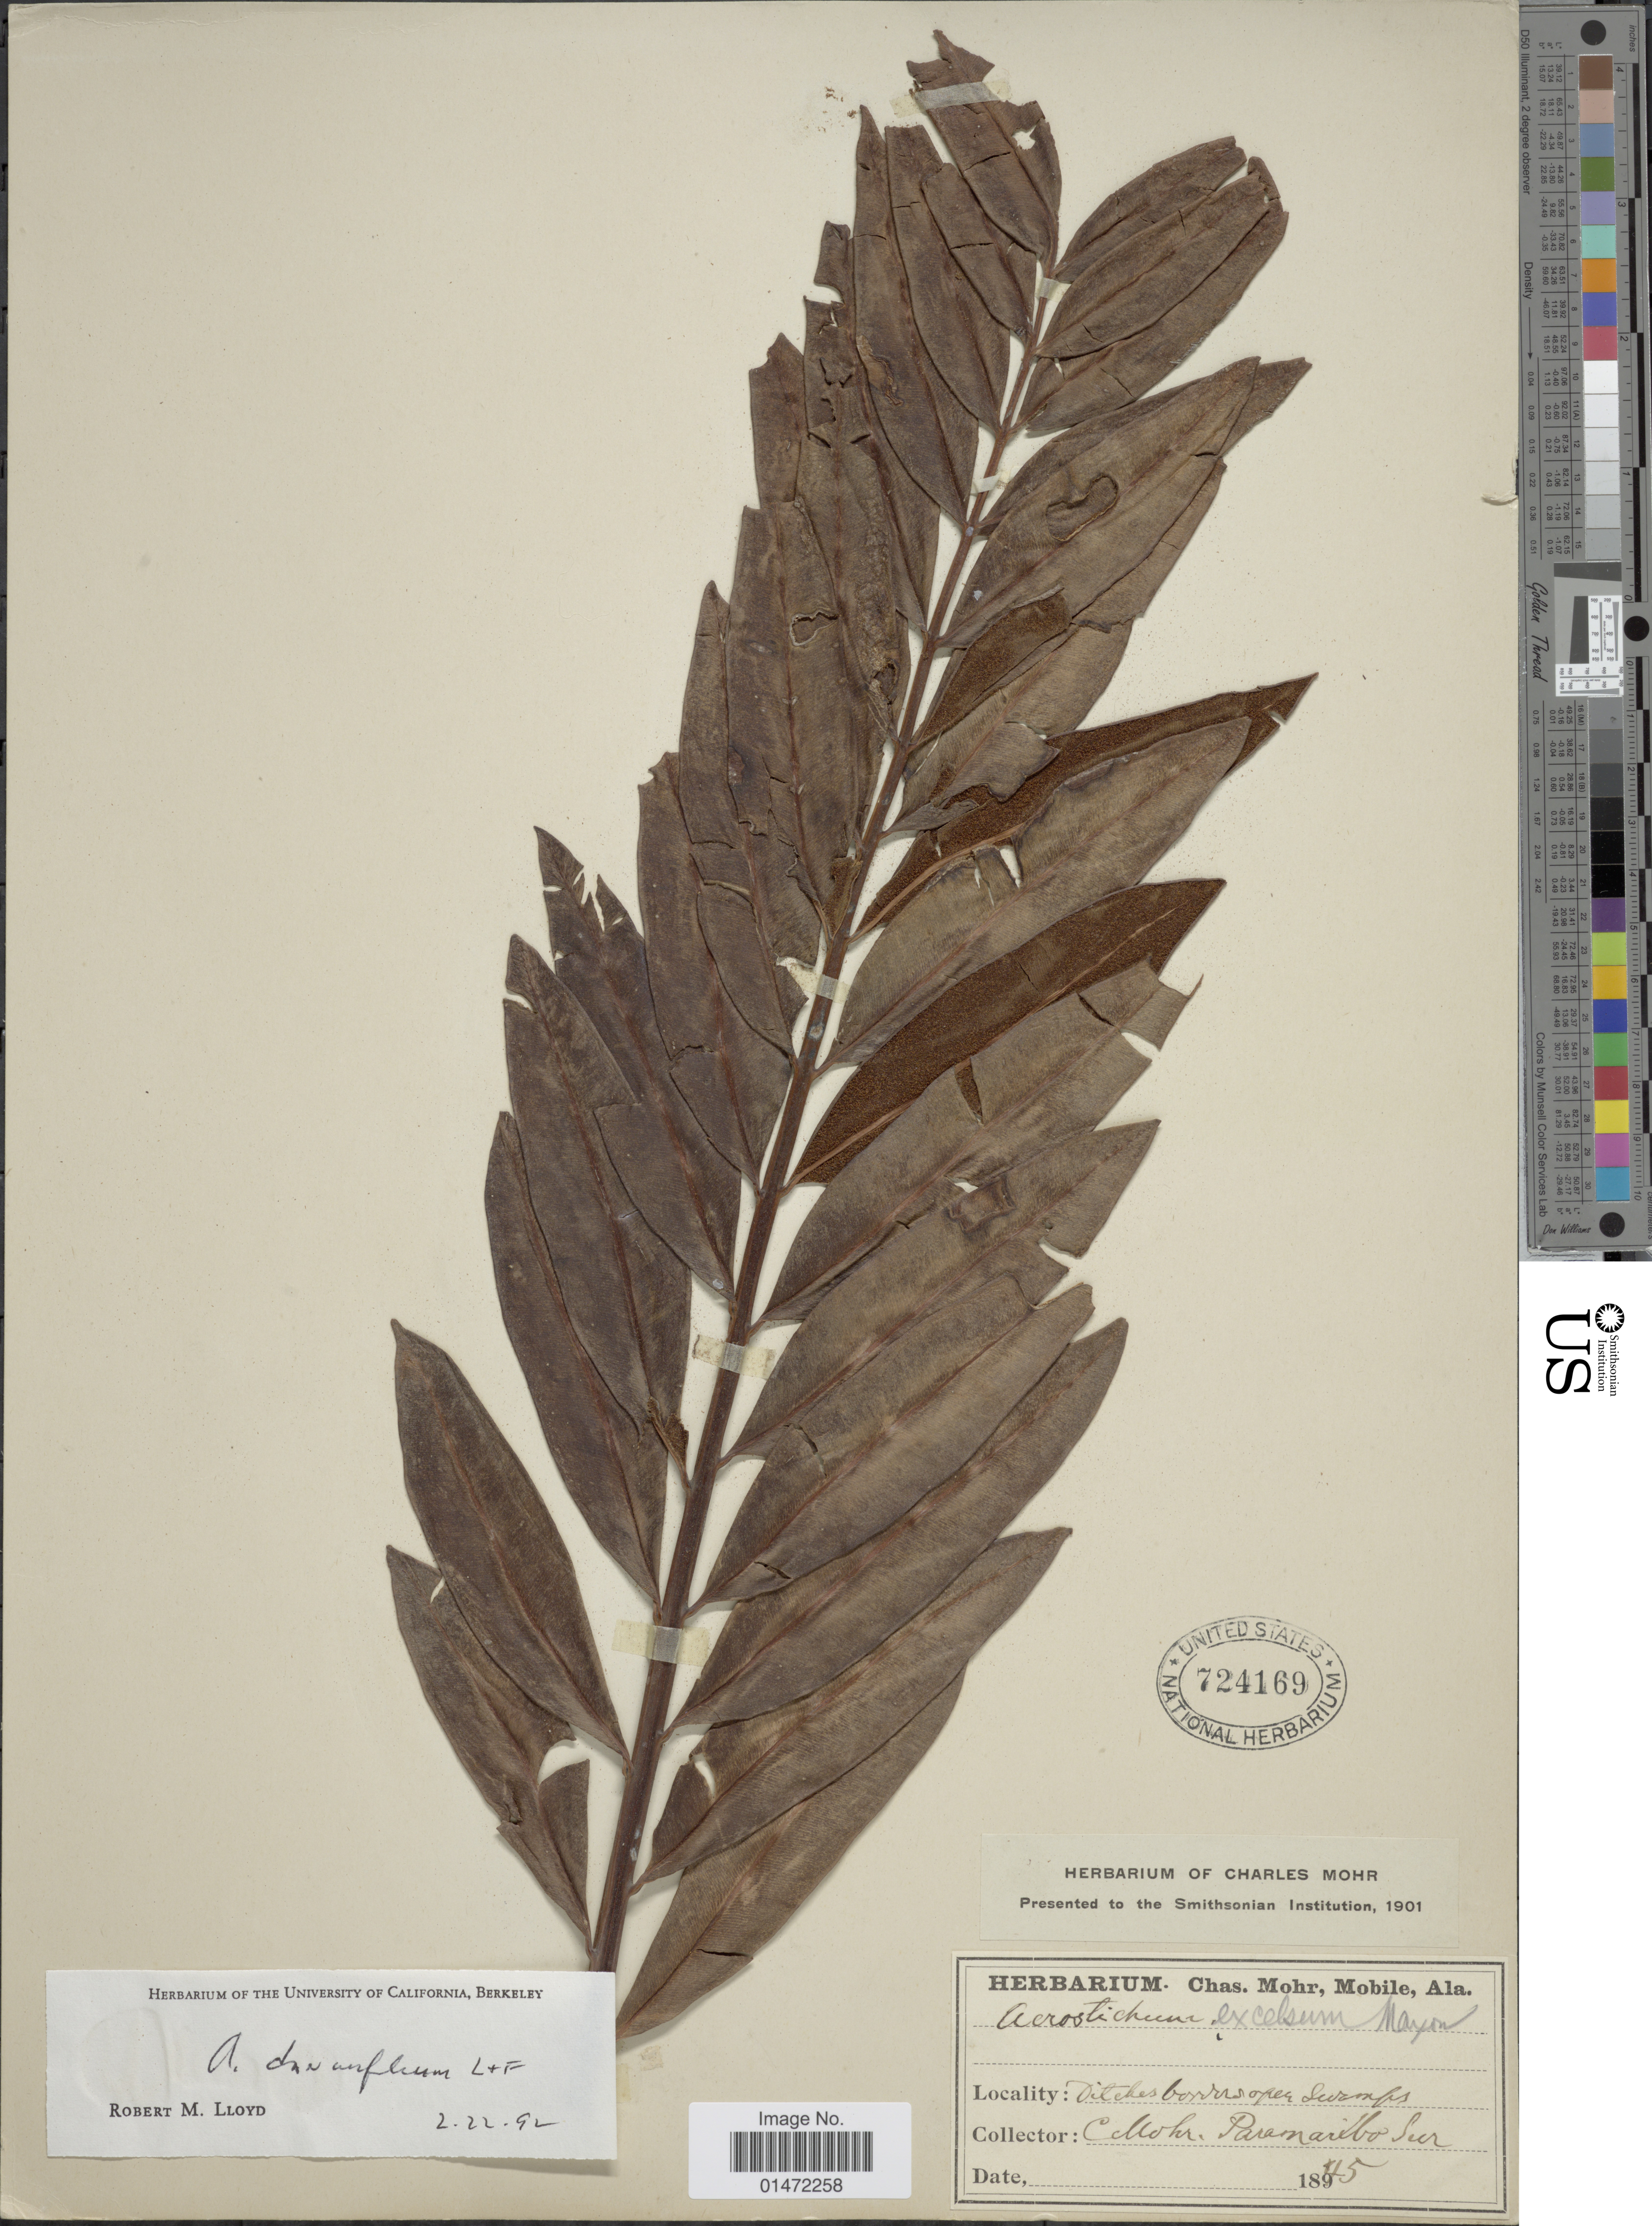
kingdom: Plantae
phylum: Tracheophyta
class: Polypodiopsida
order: Polypodiales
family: Pteridaceae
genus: Acrostichum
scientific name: Acrostichum danaeifolium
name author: Langsd. & Fisch.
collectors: C. T. Mohr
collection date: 1845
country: Suriname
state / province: Paramaribo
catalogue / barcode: US 724169